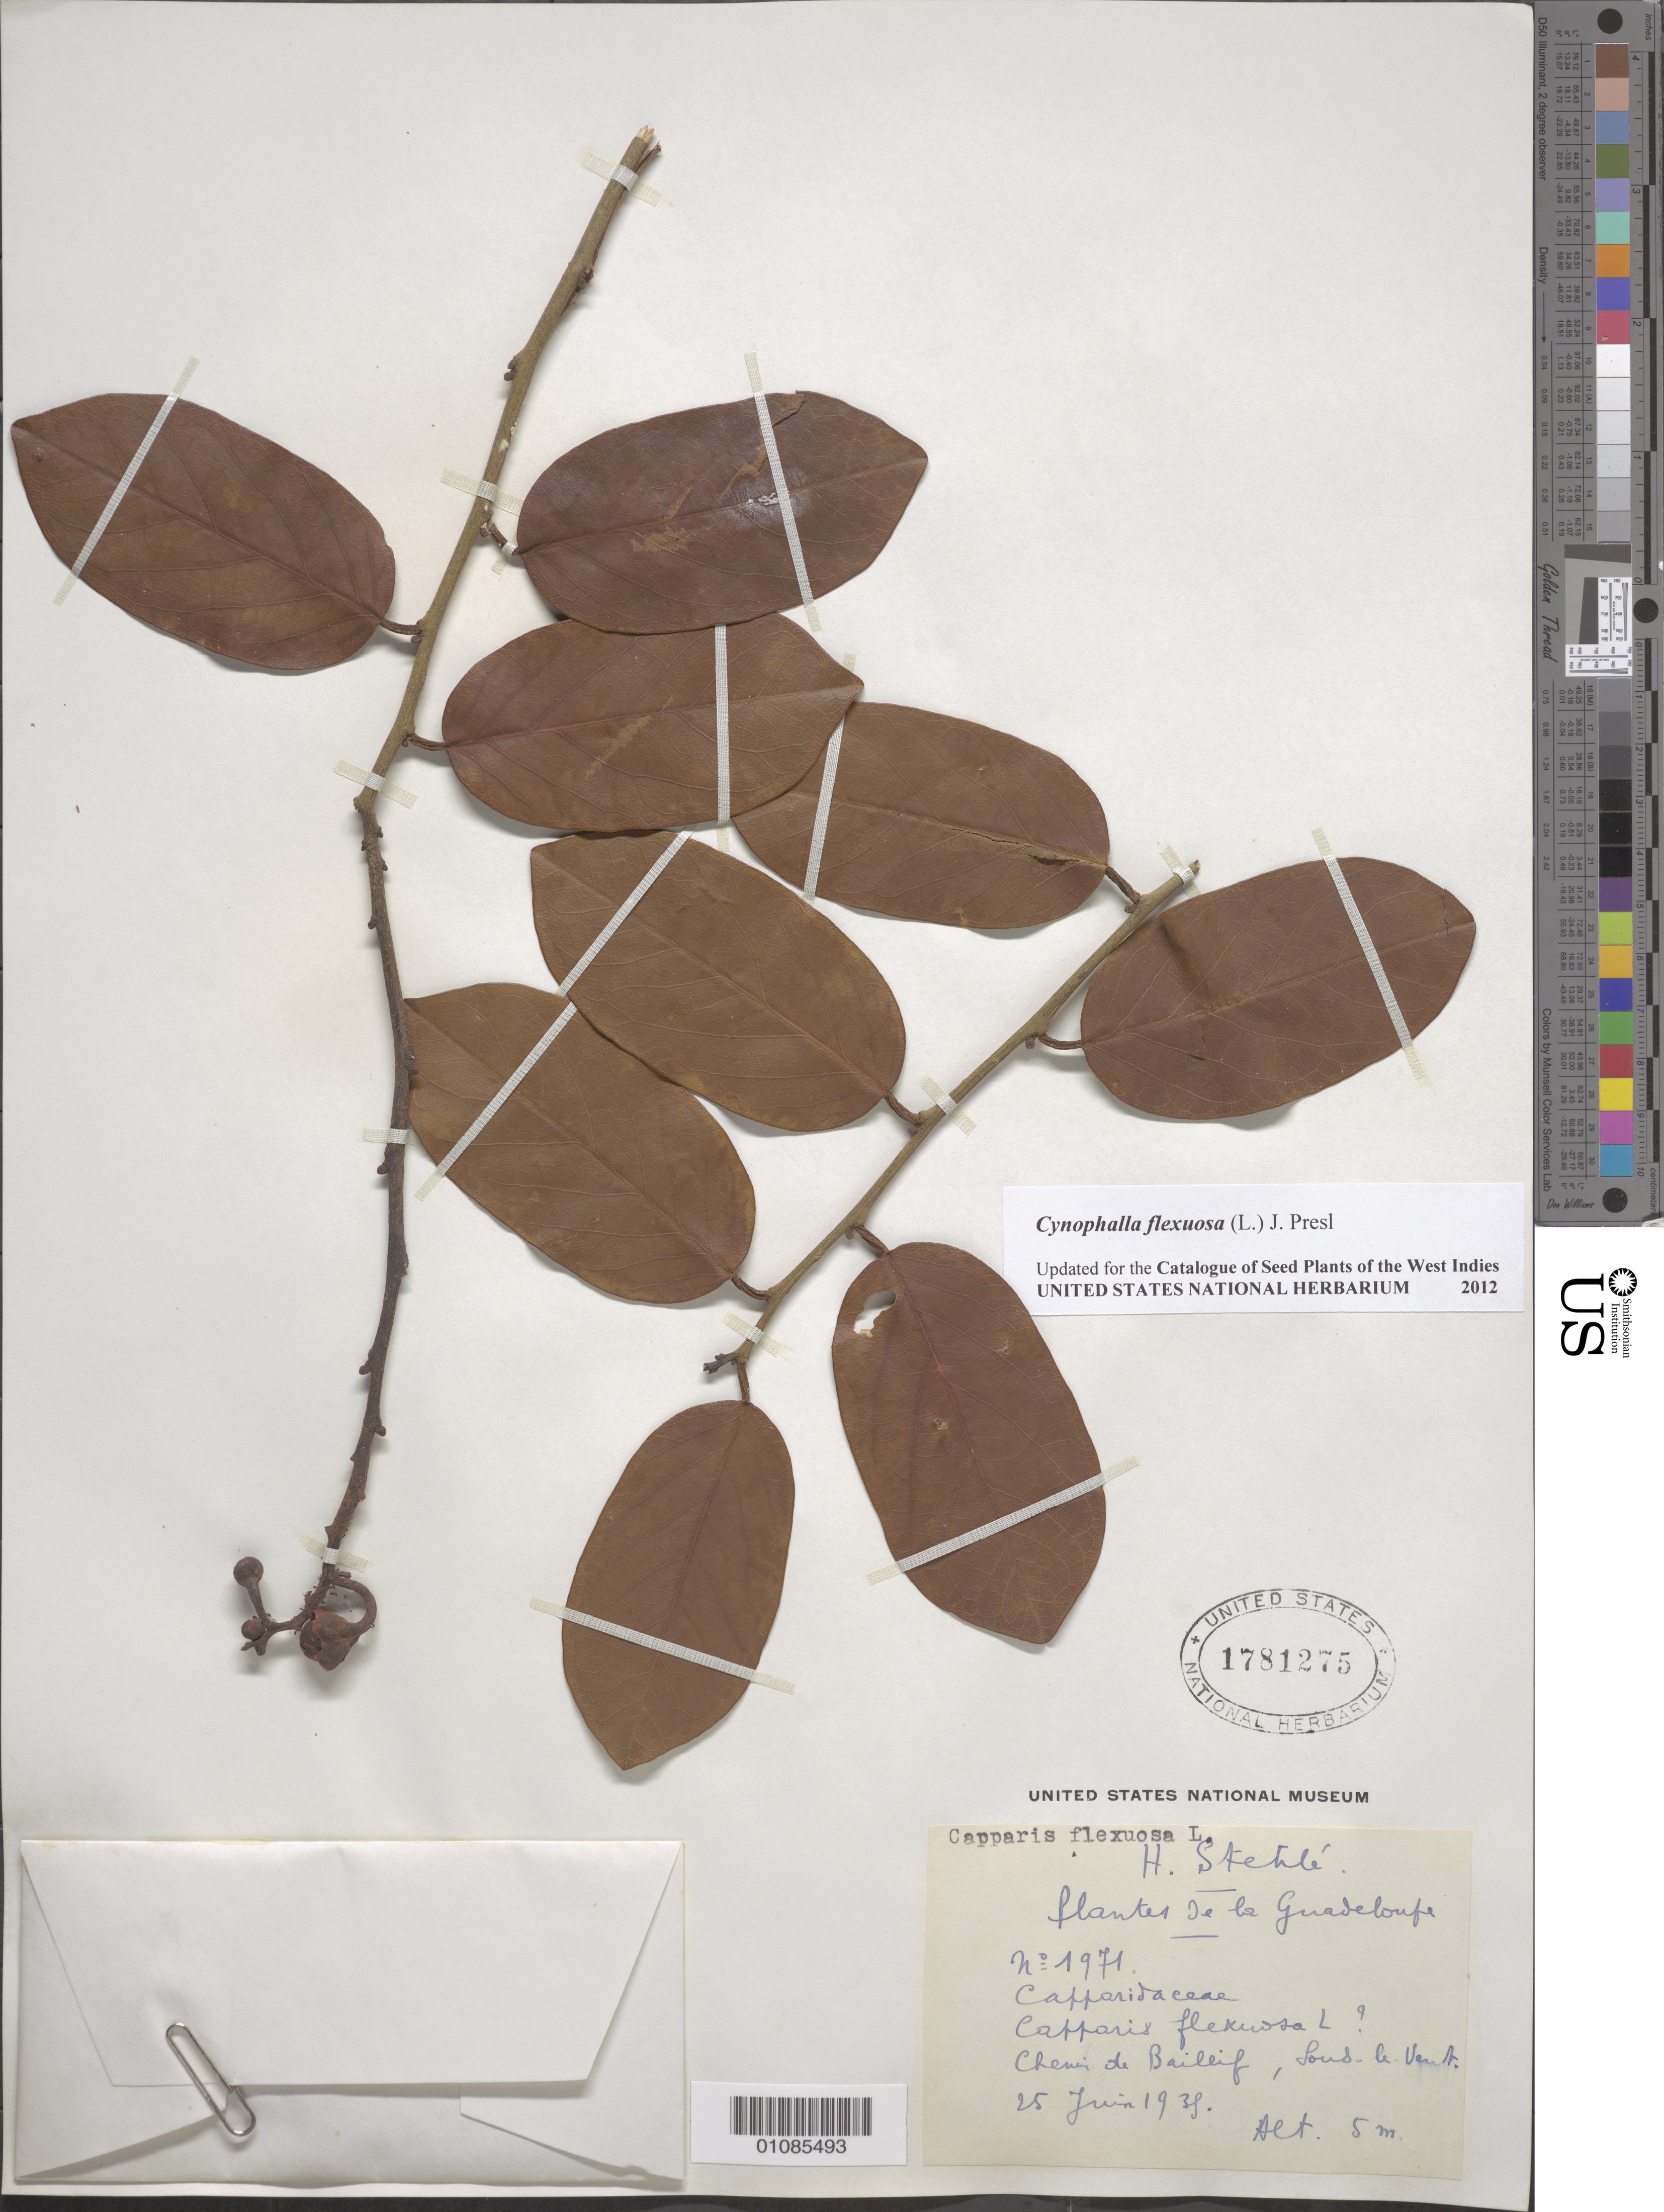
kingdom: Plantae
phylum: Tracheophyta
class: Magnoliopsida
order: Brassicales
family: Capparaceae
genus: Cynophalla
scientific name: Cynophalla flexuosa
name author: (L.) J. Presl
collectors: H. Stehlé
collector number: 1971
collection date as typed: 25 Jun 1938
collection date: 1938-06-25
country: Guadeloupe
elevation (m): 5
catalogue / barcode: US 1781275